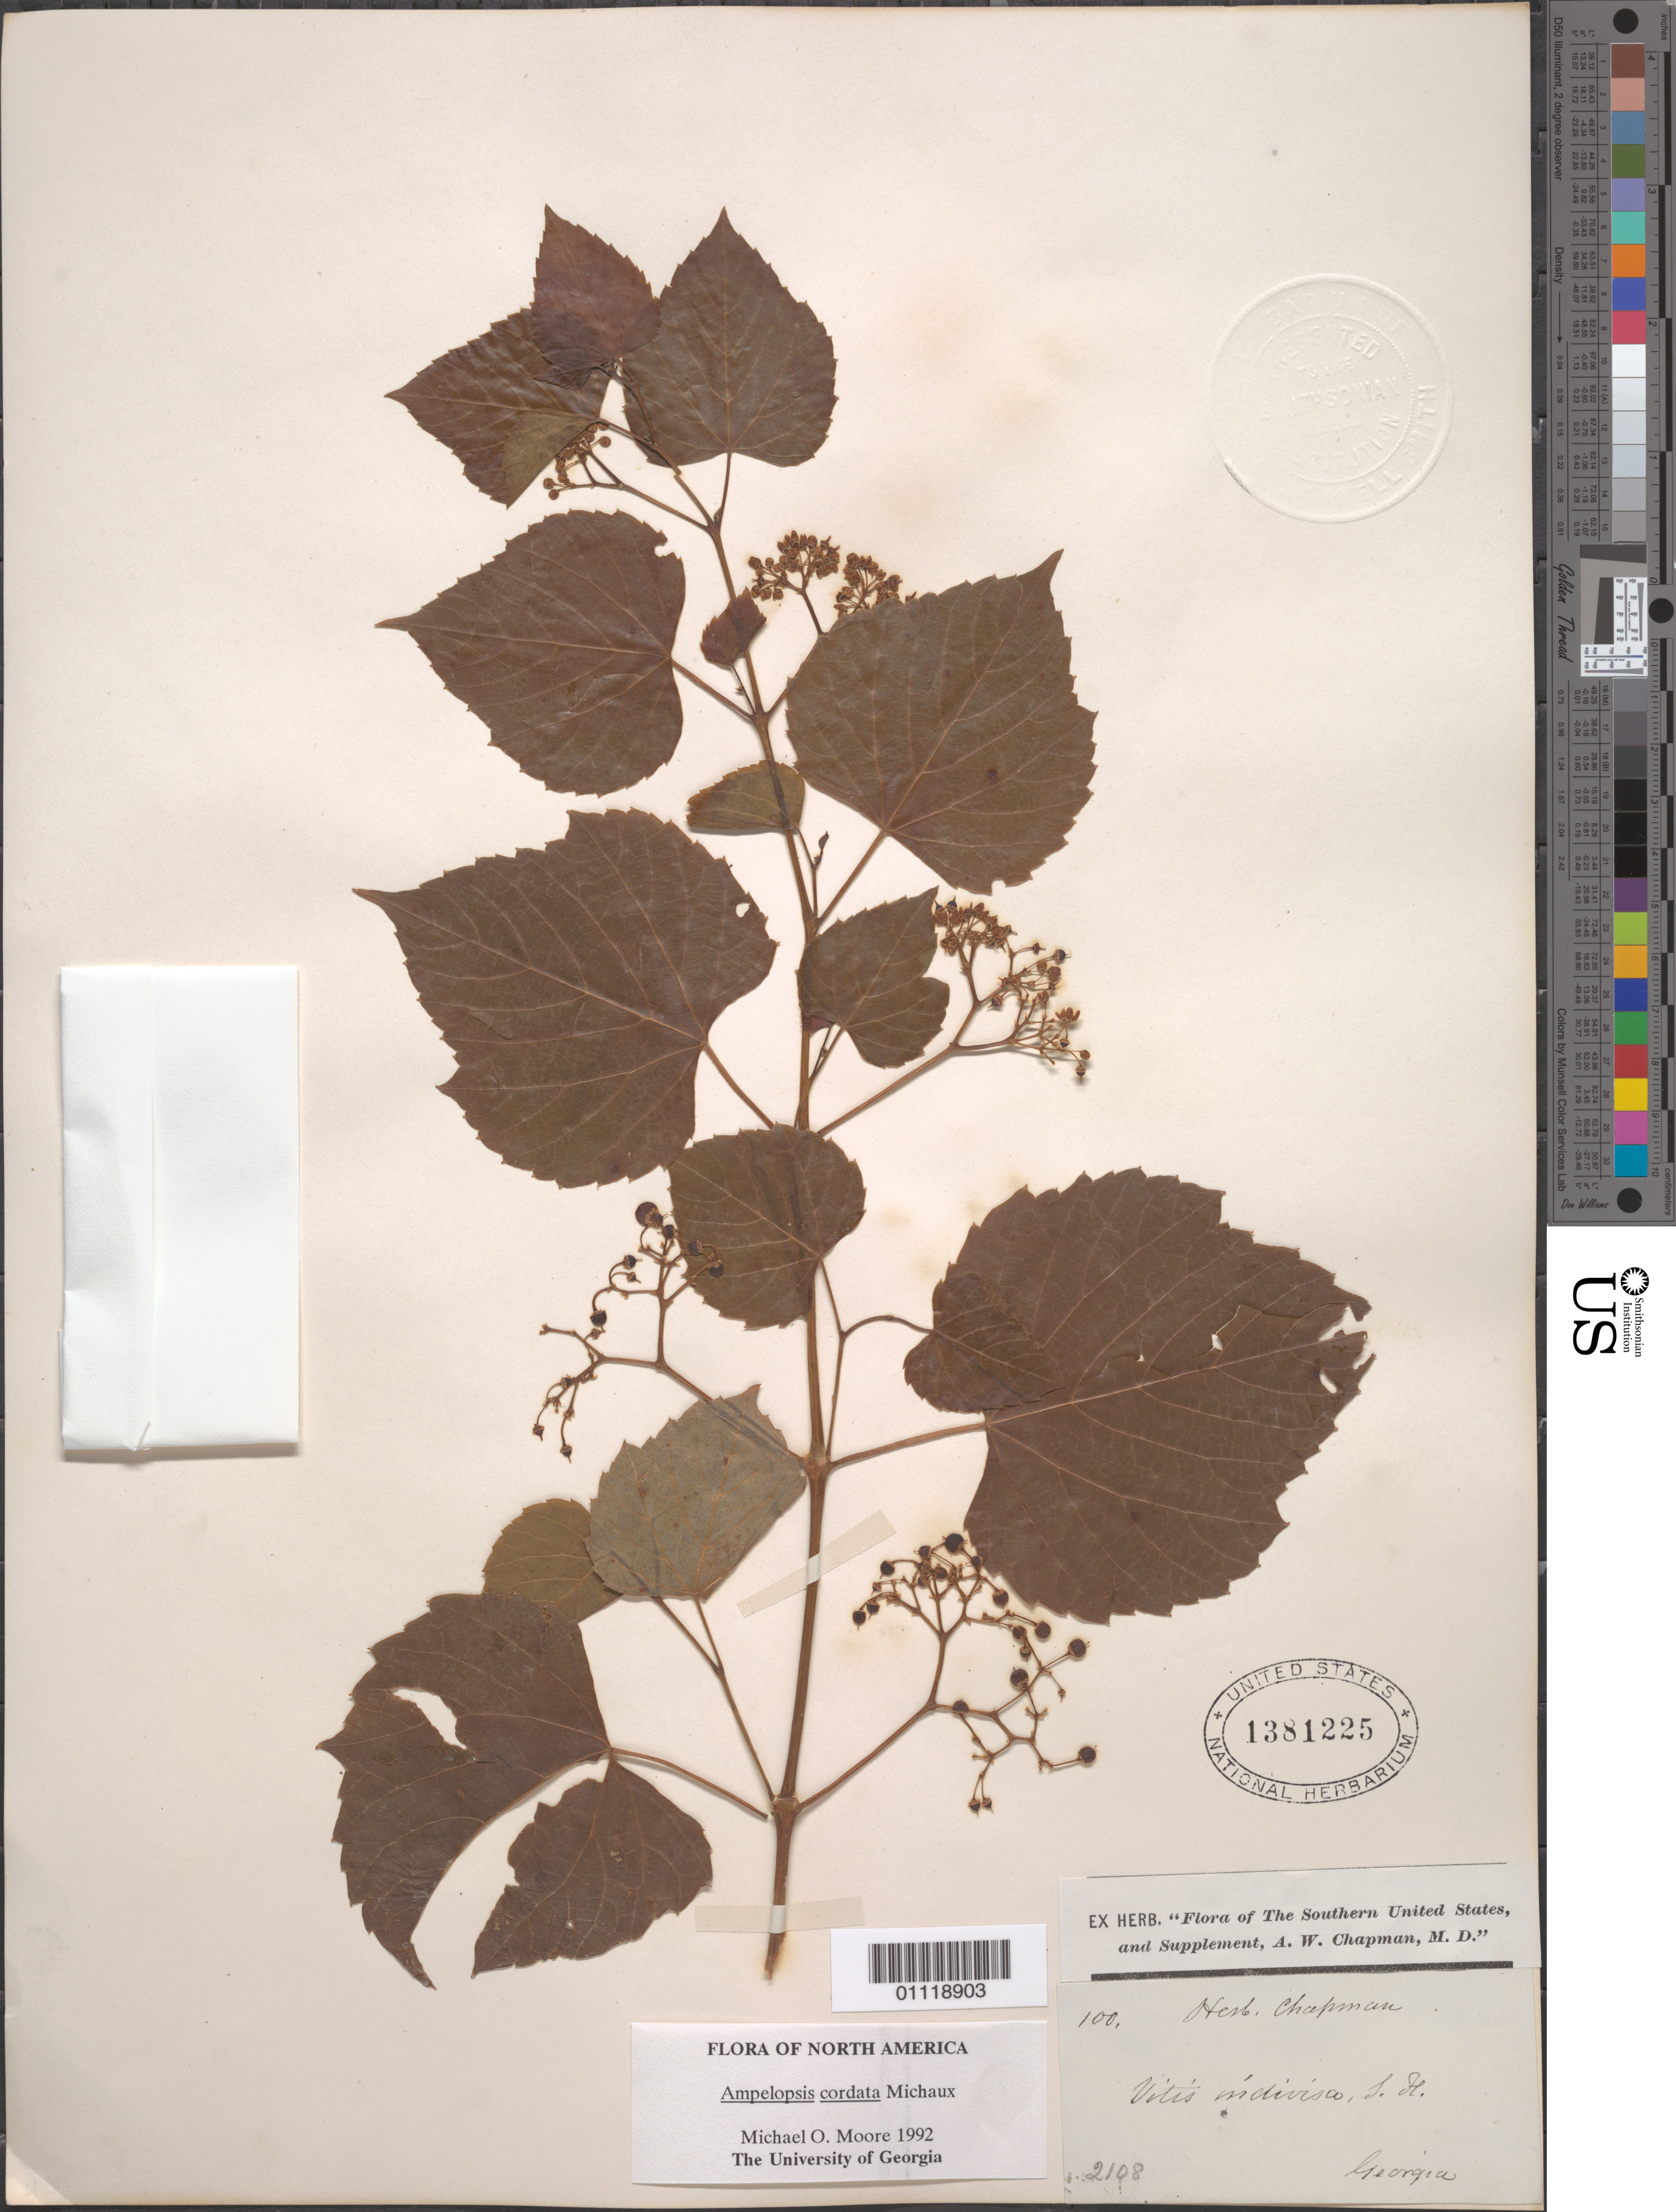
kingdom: Plantae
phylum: Tracheophyta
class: Magnoliopsida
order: Vitales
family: Vitaceae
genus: Ampelopsis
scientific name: Ampelopsis cordata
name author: Michx.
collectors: A. W. Chapman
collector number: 100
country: United States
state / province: Georgia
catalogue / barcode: US 1381225